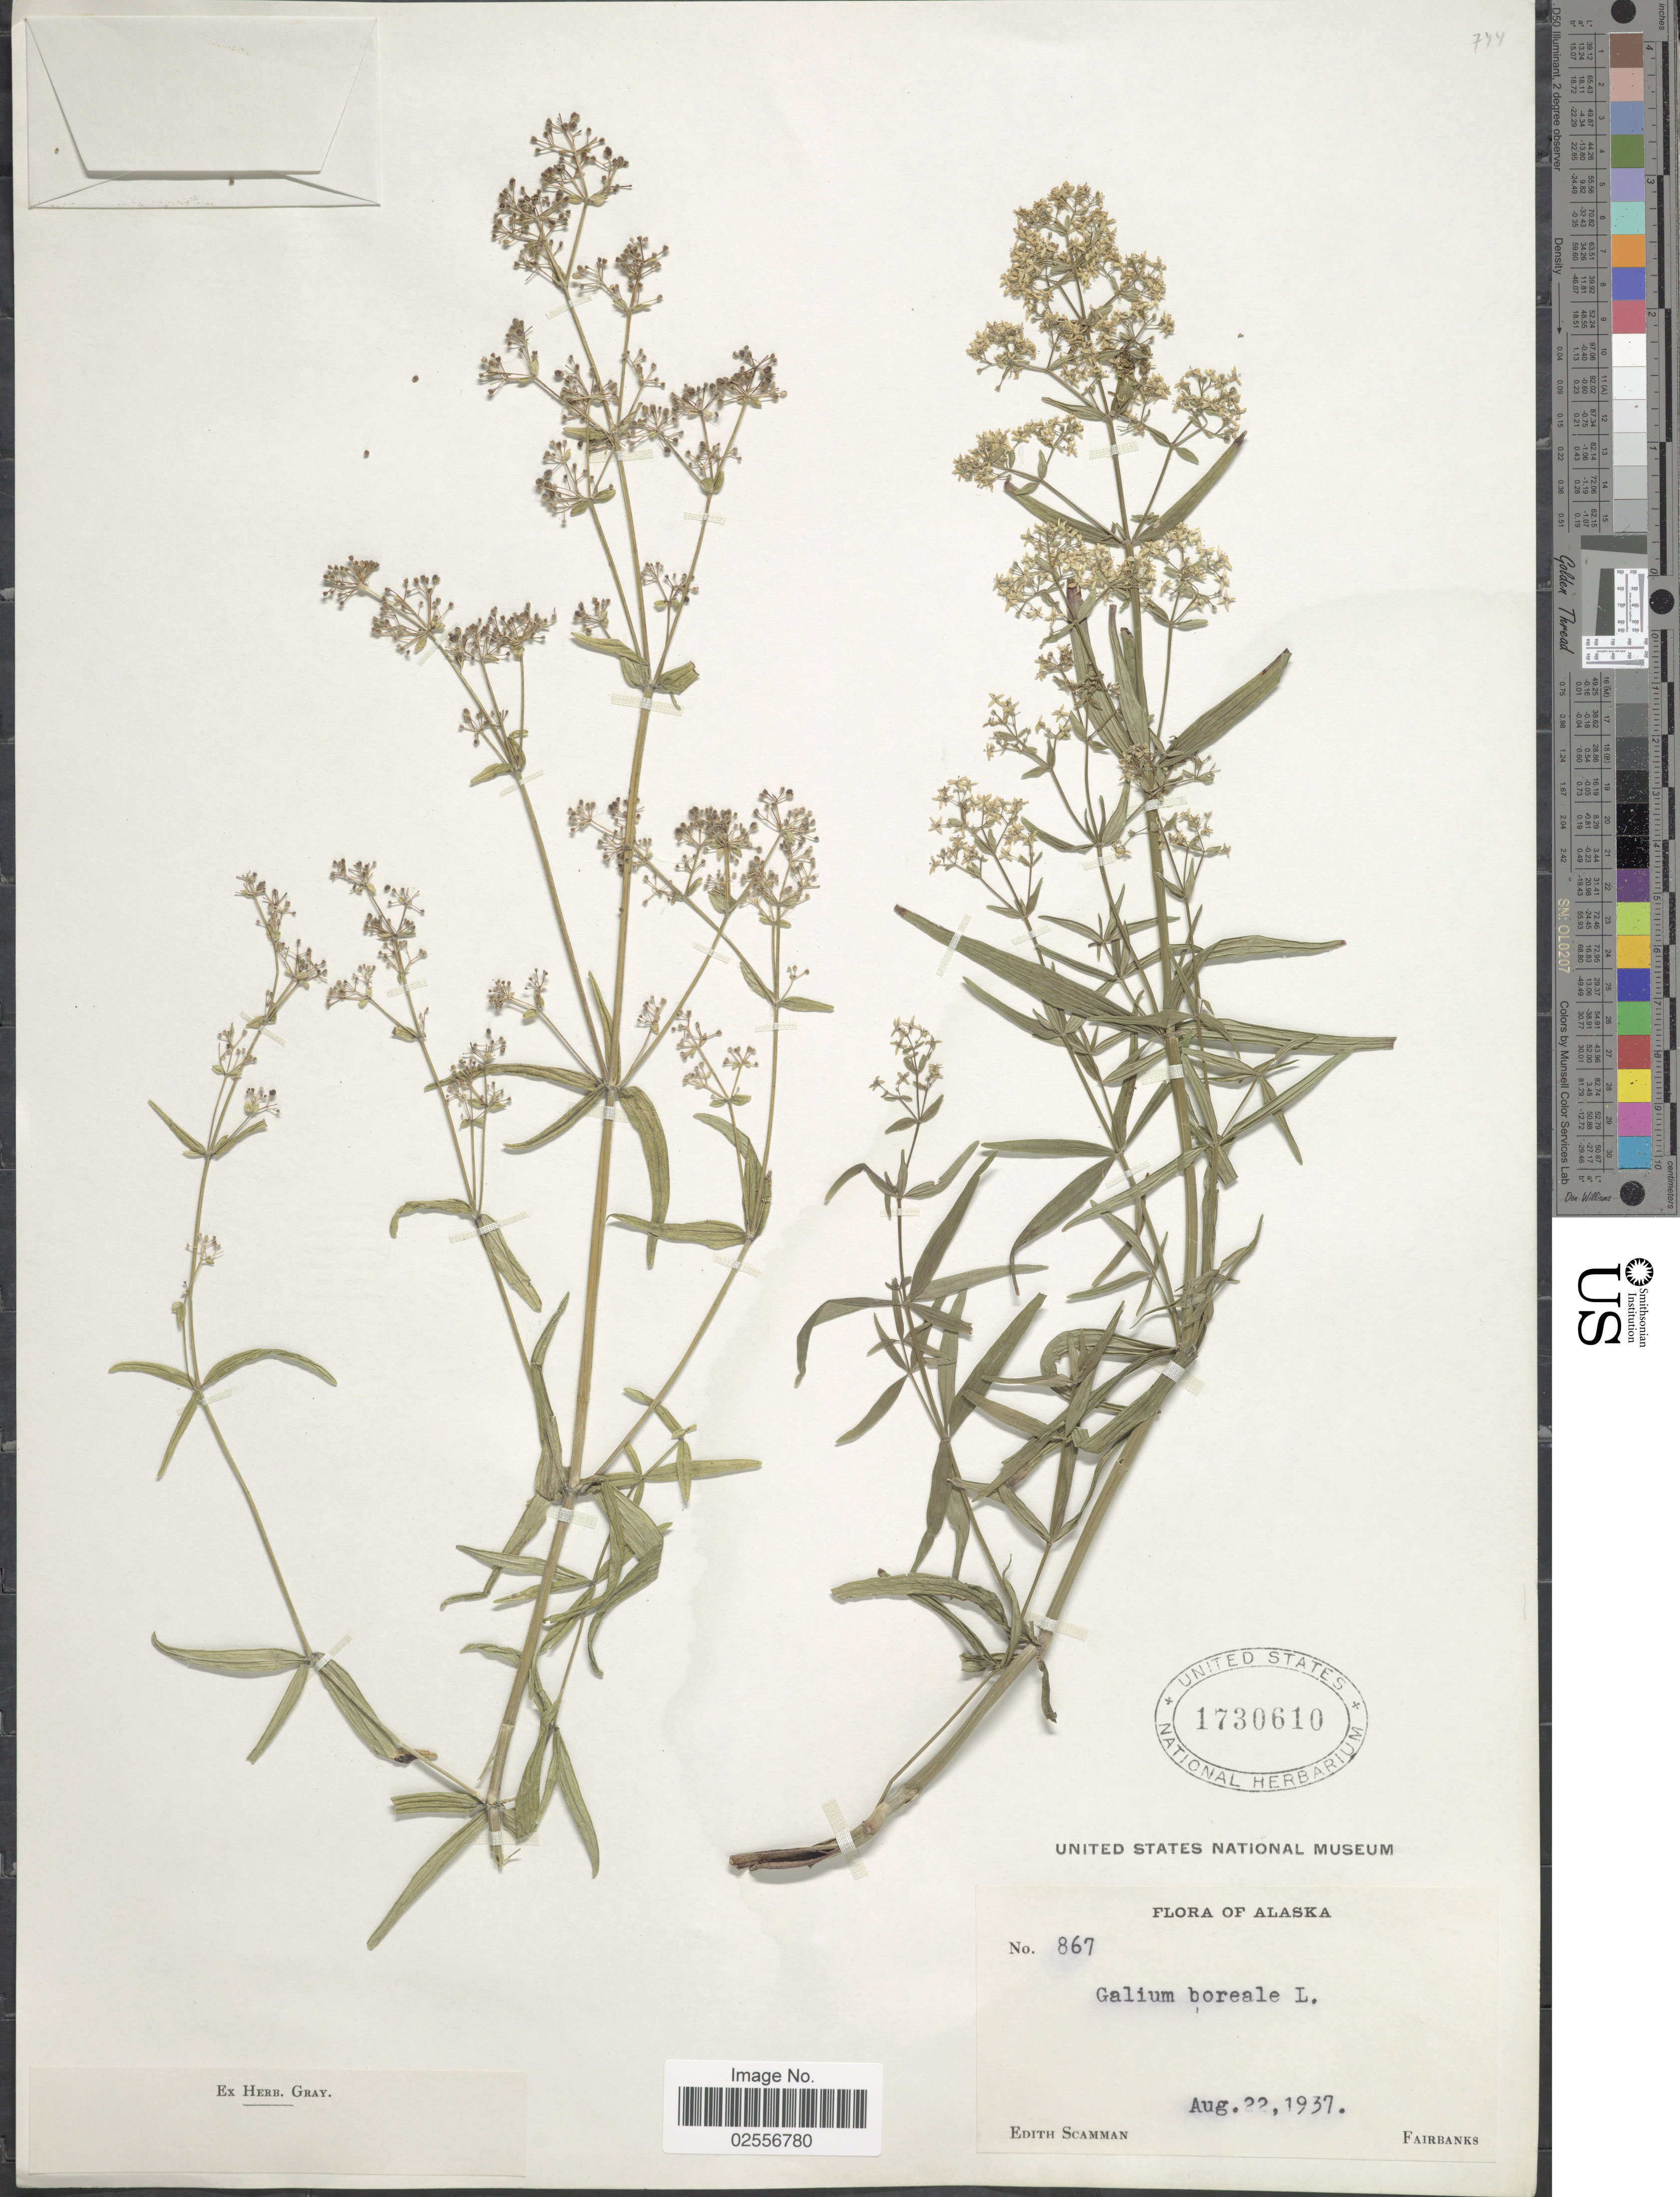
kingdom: Plantae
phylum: Tracheophyta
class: Magnoliopsida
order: Gentianales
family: Rubiaceae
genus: Galium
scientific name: Galium boreale L.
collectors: E. Scamman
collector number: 867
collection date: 1937-08-22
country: United States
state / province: Alaska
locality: Faibanks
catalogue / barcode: US 1730610